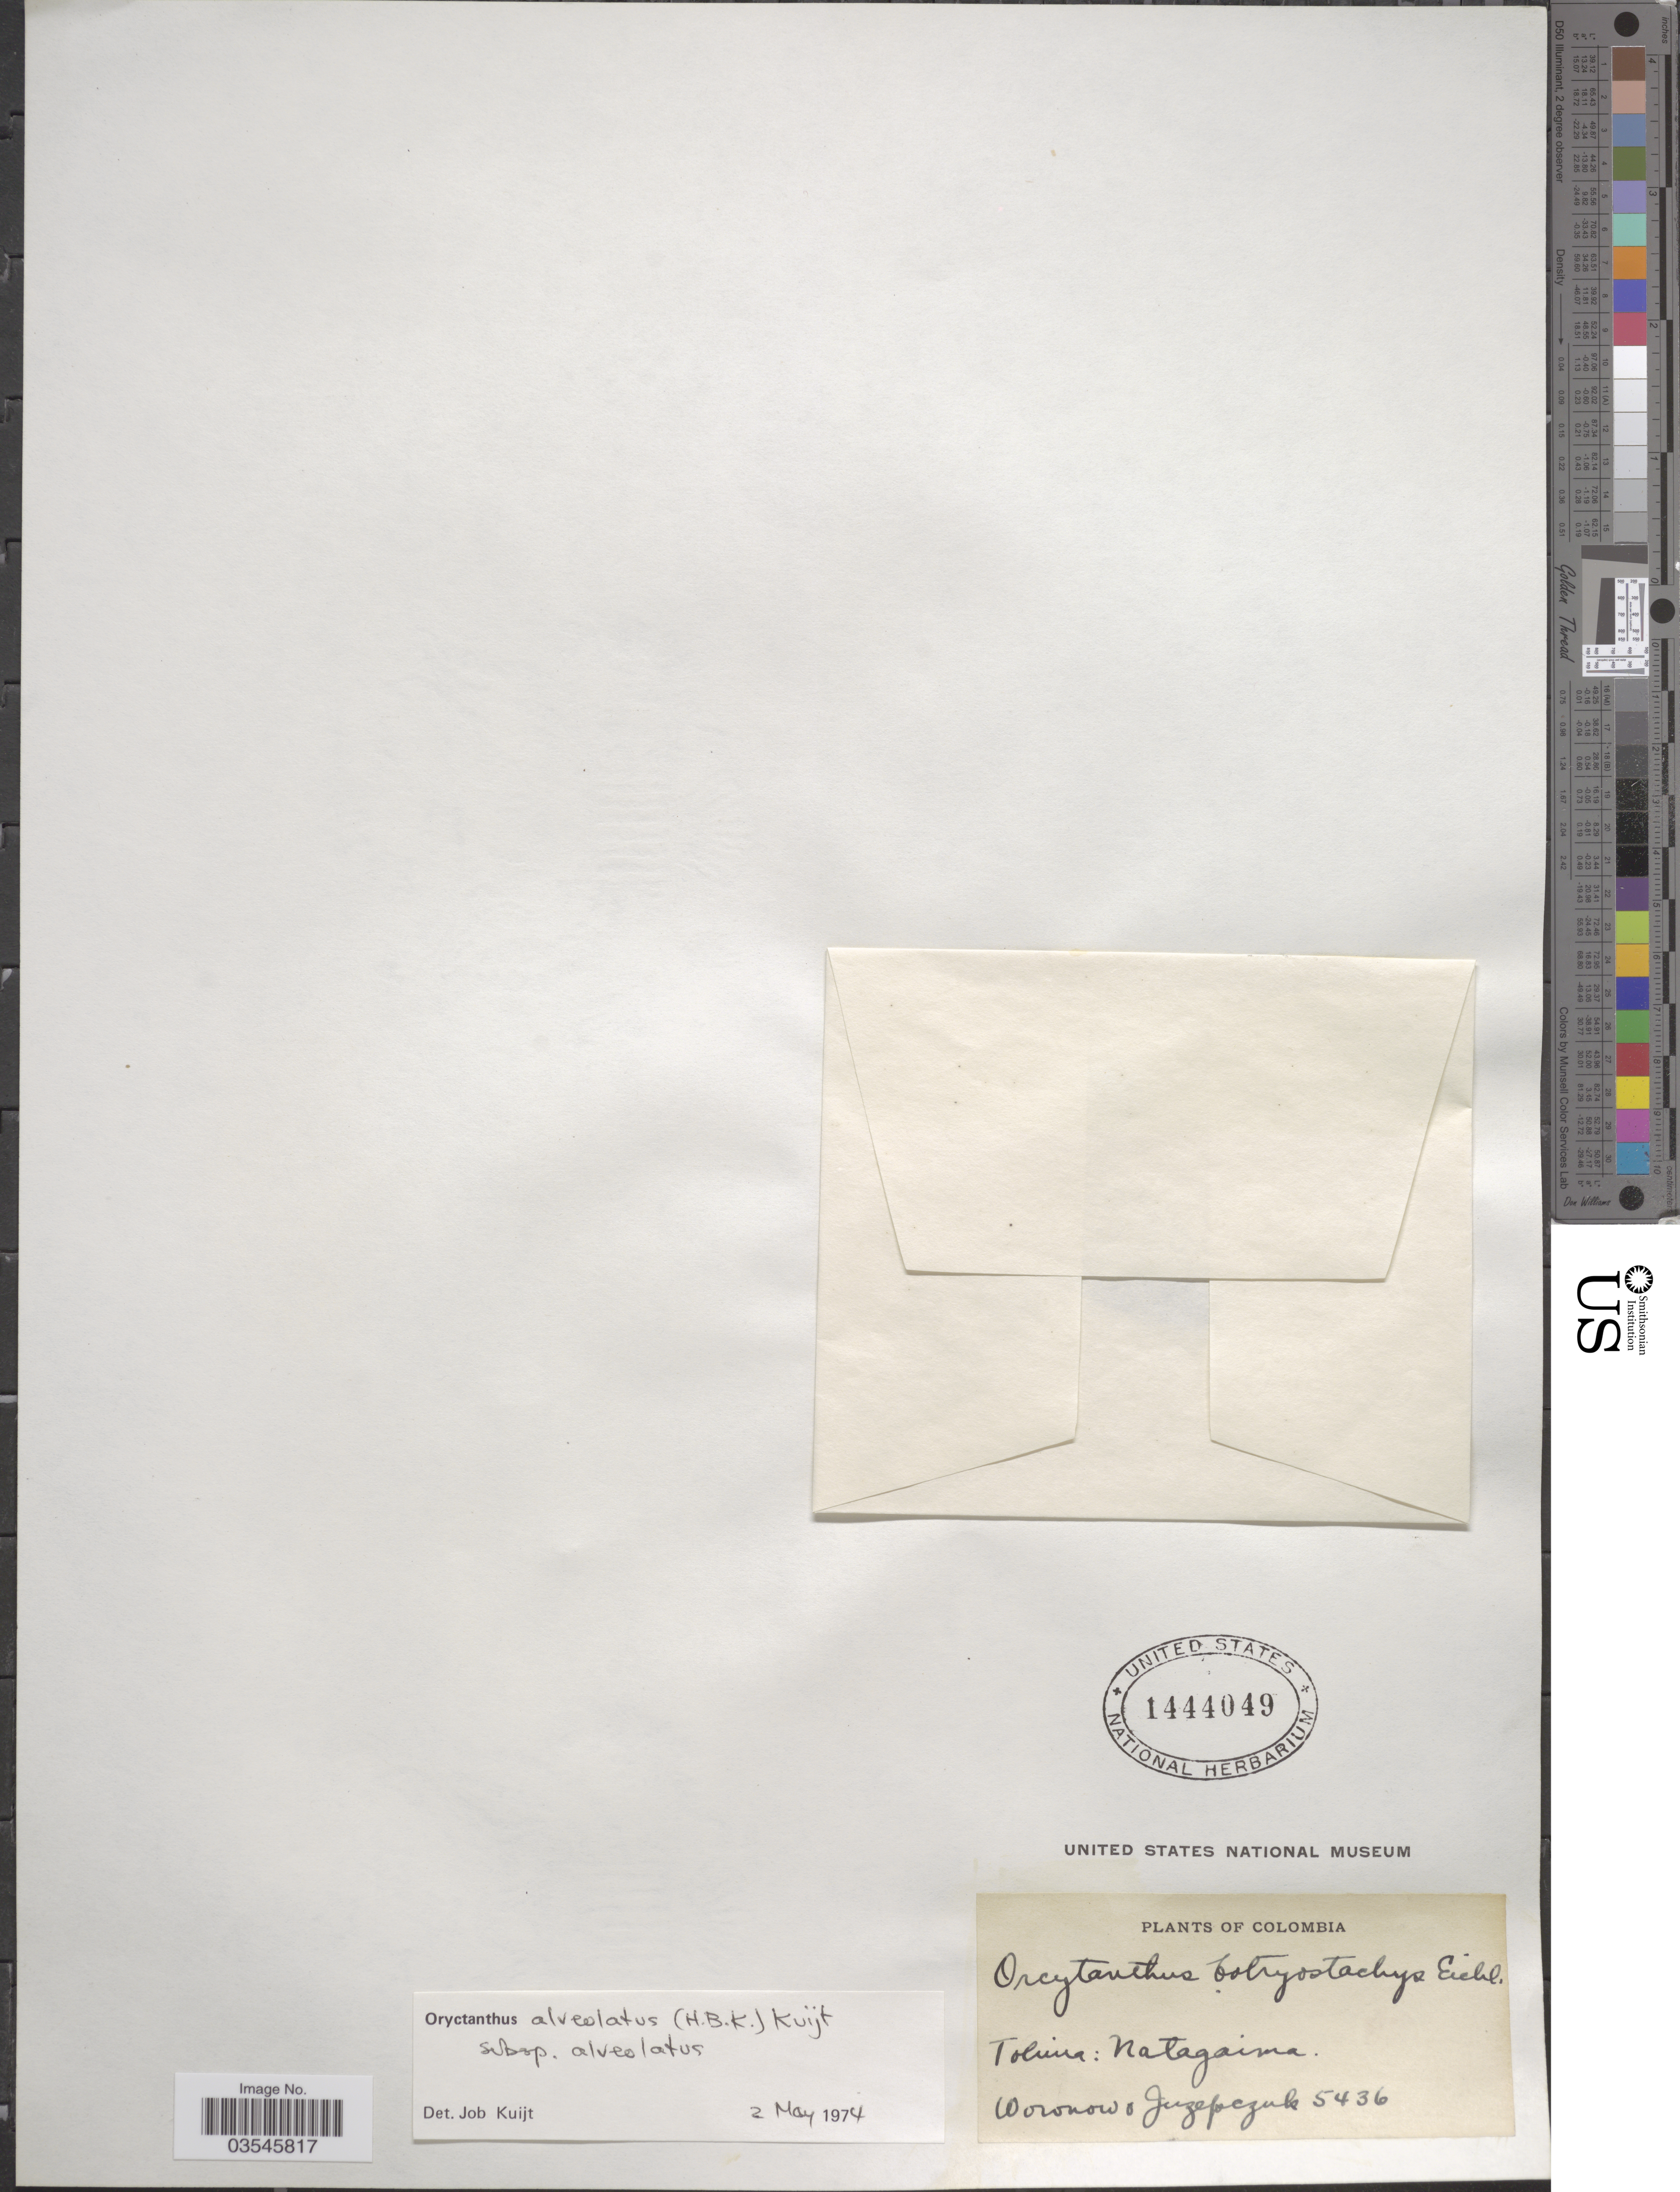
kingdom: Plantae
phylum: Tracheophyta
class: Magnoliopsida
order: Santalales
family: Loranthaceae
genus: Oryctanthus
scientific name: Oryctanthus alveolatus subsp. alveolatus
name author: (Kunth) Kuijt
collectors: Woronow & Juzepczuk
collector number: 5436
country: Colombia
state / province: Tolima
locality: Natagaima.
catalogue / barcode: US 1444049